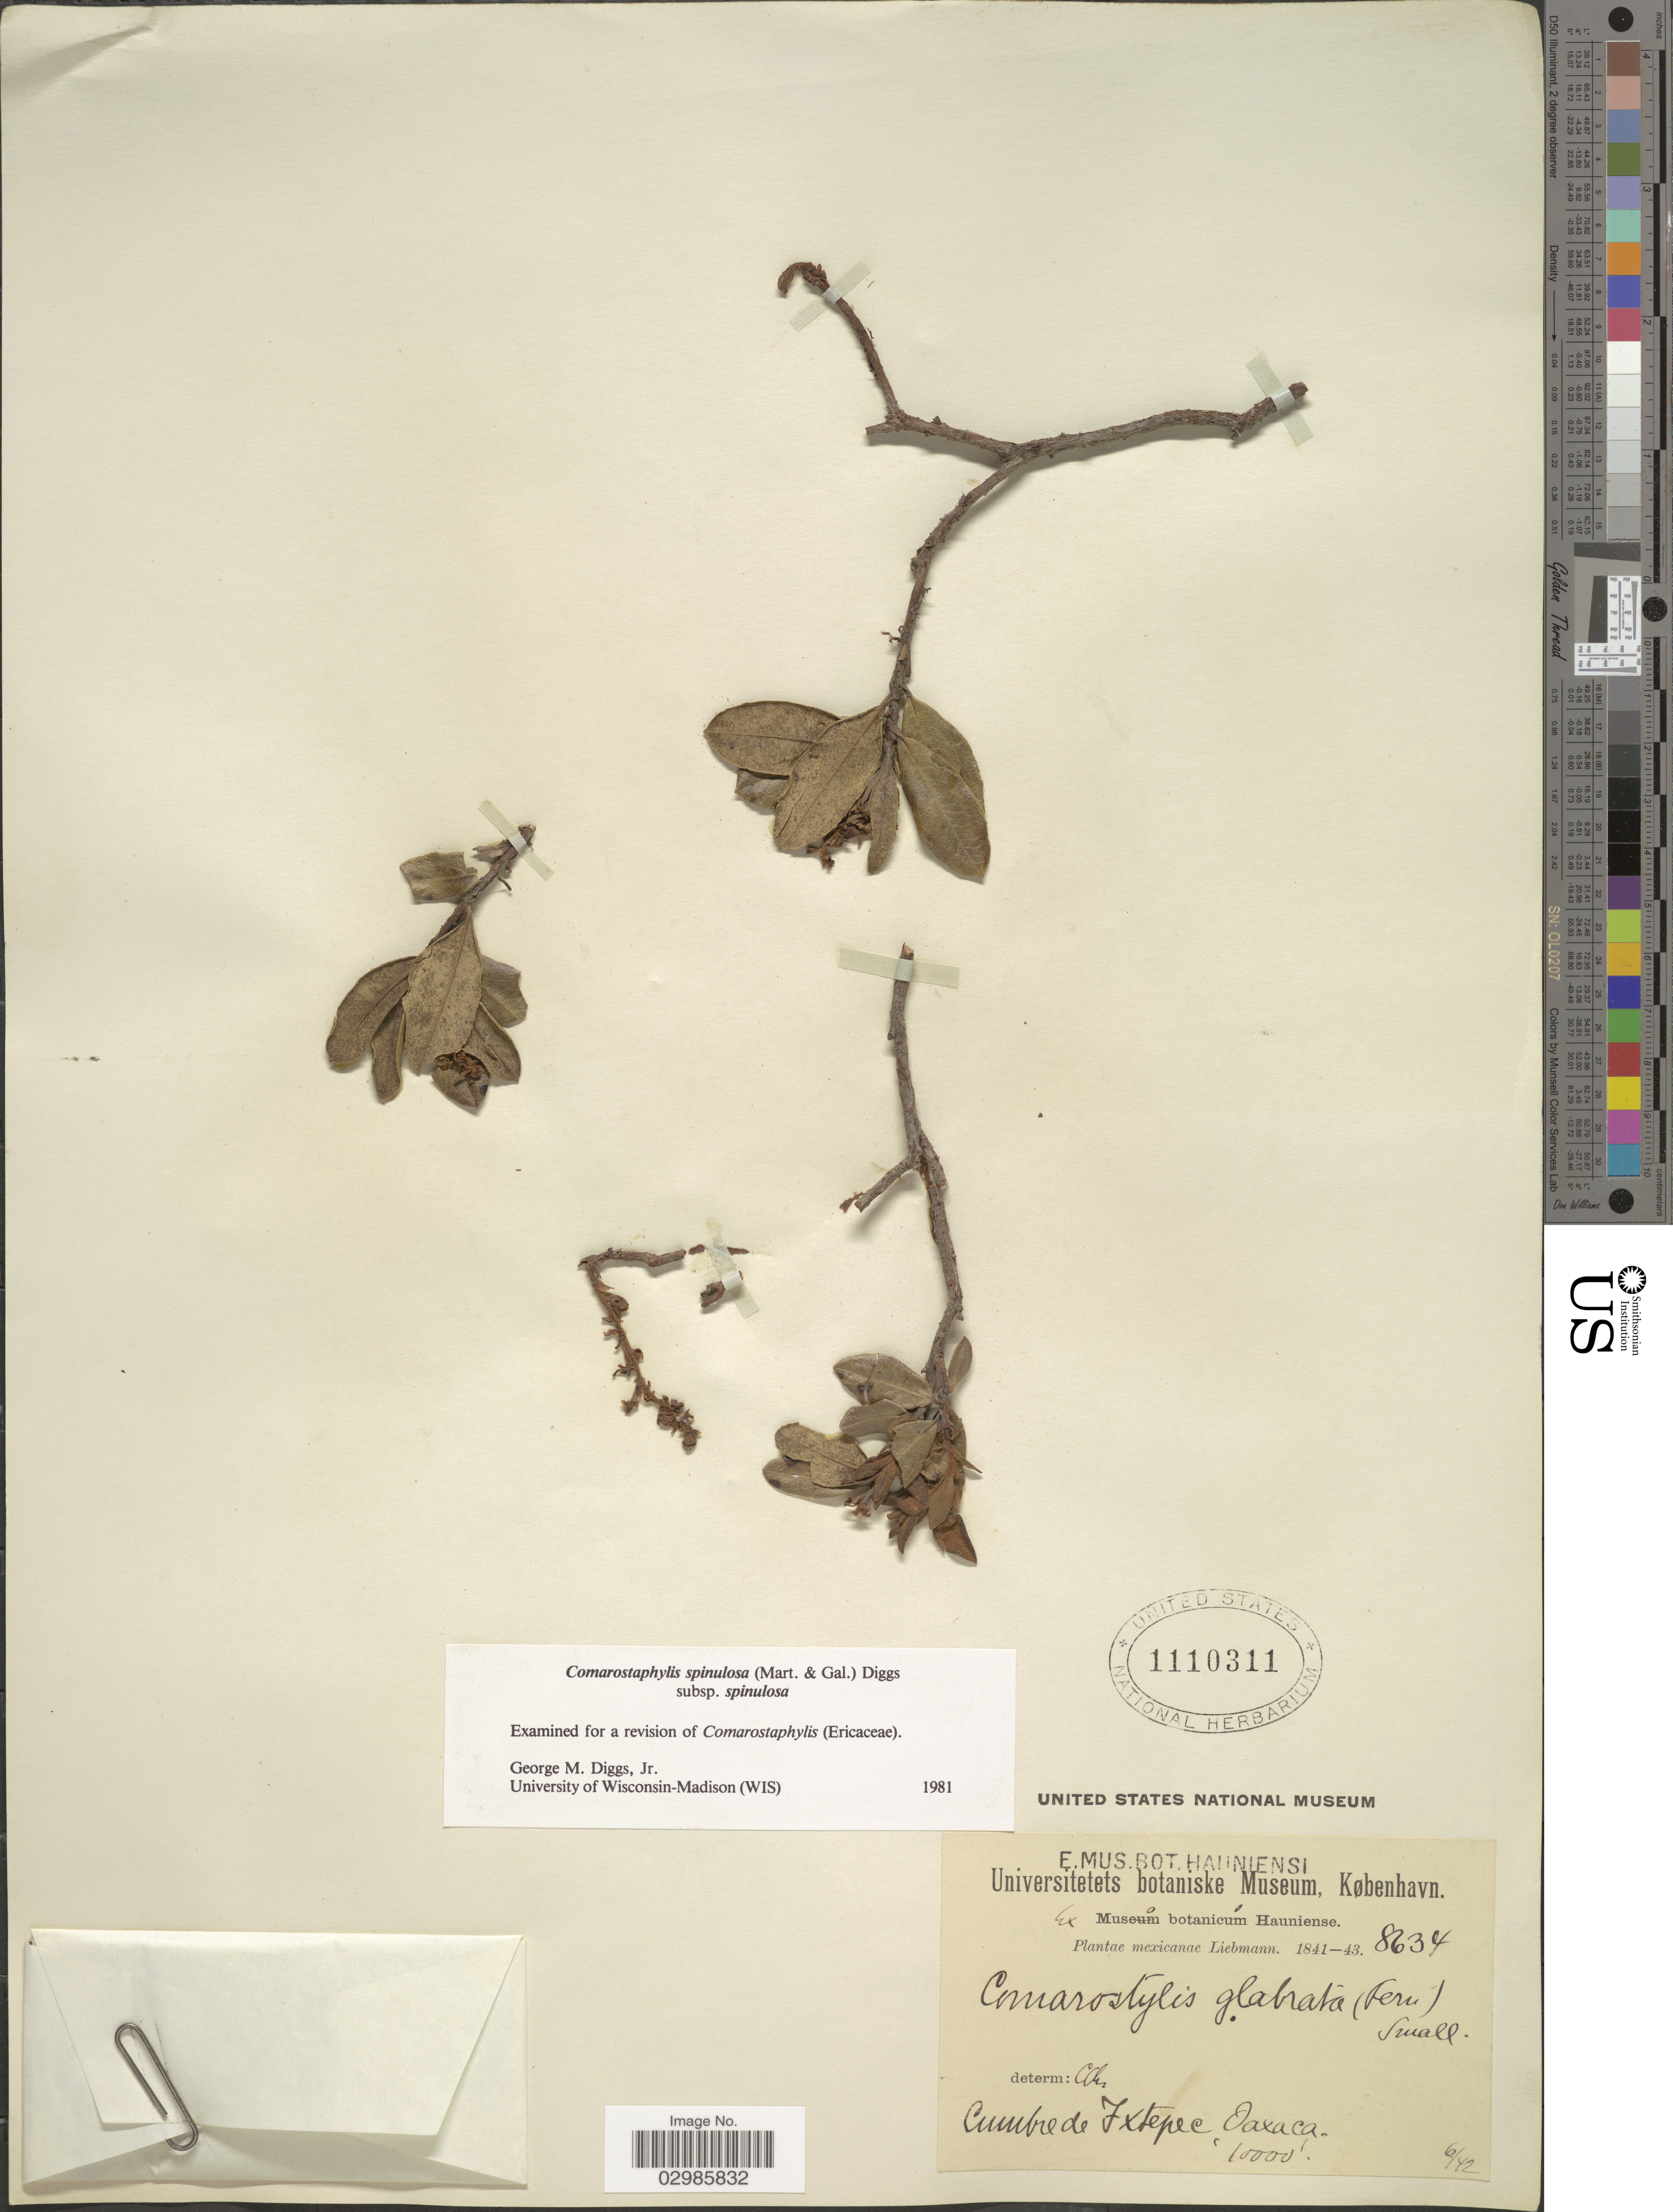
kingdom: Plantae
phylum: Tracheophyta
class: Magnoliopsida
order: Ericales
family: Ericaceae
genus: Comarostaphylis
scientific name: Comarostaphylis spinulosa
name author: (M. Martens & Galeotti) Diggs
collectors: Liebmann, --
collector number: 8634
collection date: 1842-06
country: Mexico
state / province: Oaxaca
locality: Cumbre Ixtepec.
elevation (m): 3048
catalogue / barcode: US 1110311